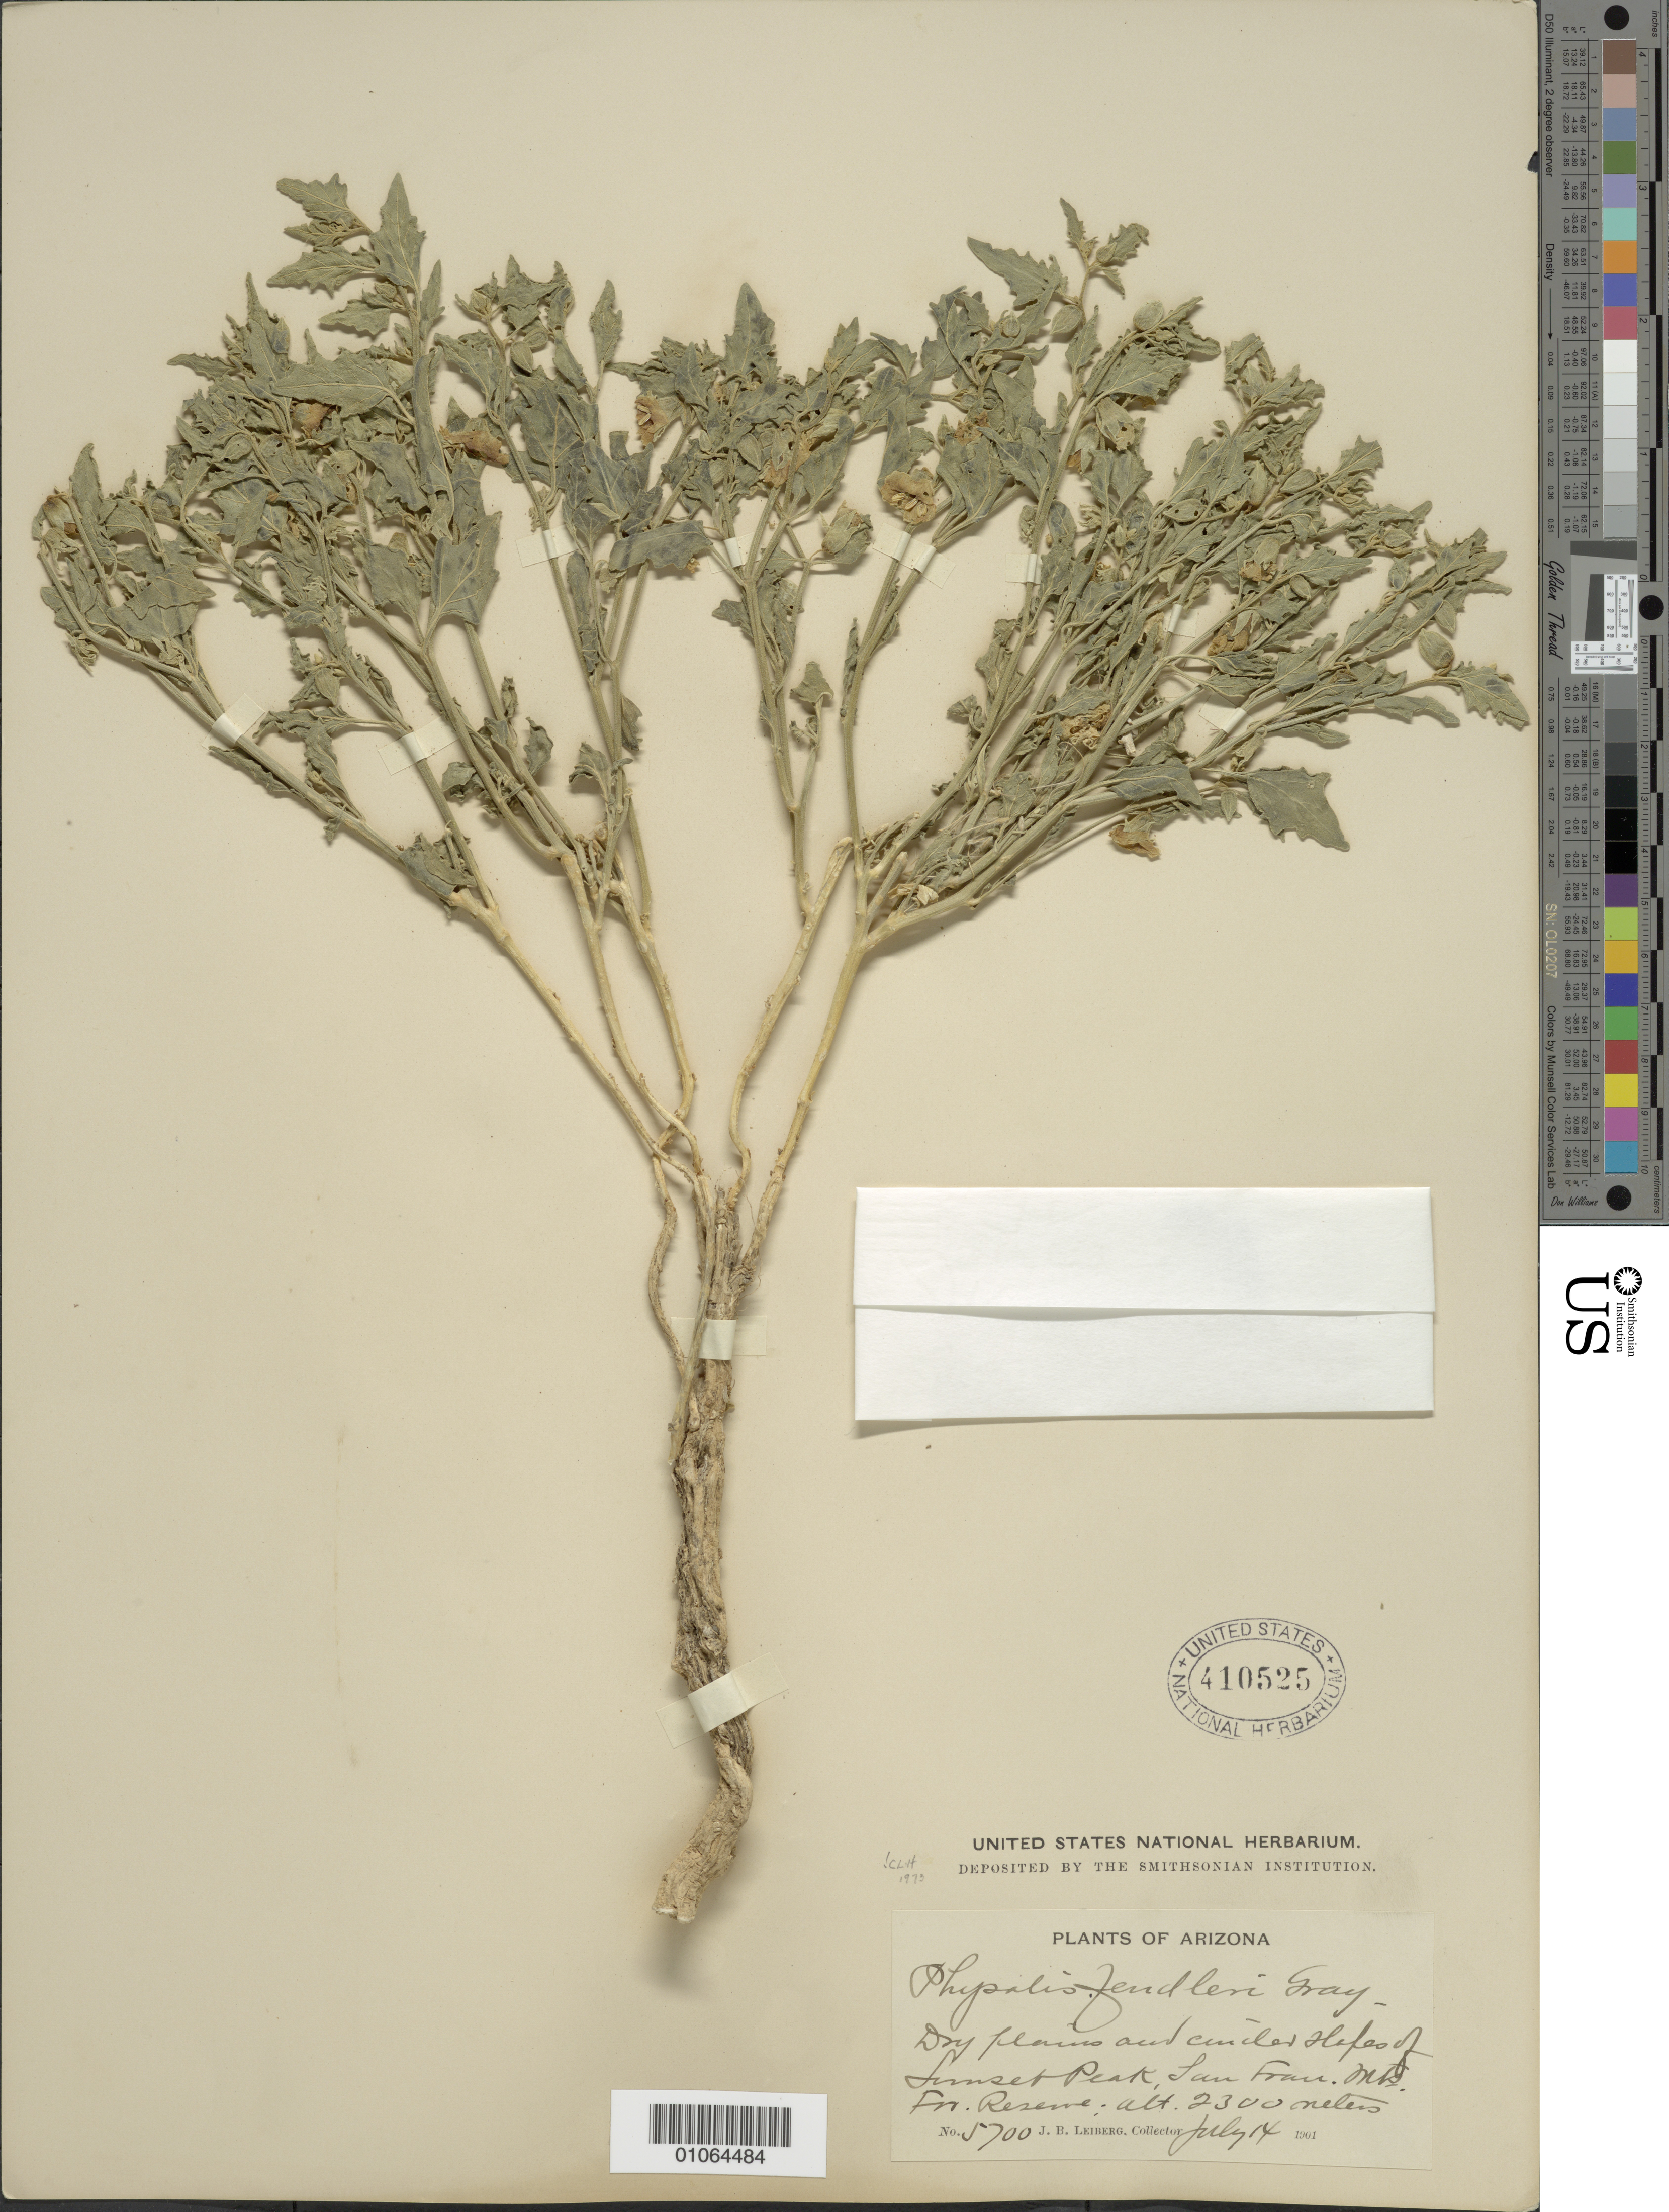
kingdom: Plantae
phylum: Tracheophyta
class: Magnoliopsida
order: Solanales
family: Solanaceae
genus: Physalis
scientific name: Physalis fendleri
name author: A. Gray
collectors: J. B. Leiberg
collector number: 5700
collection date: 1901-07-14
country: United States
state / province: Arizona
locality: Sunset Peak, San Fran. Mts. For. Reserve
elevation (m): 2300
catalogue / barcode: US 410525